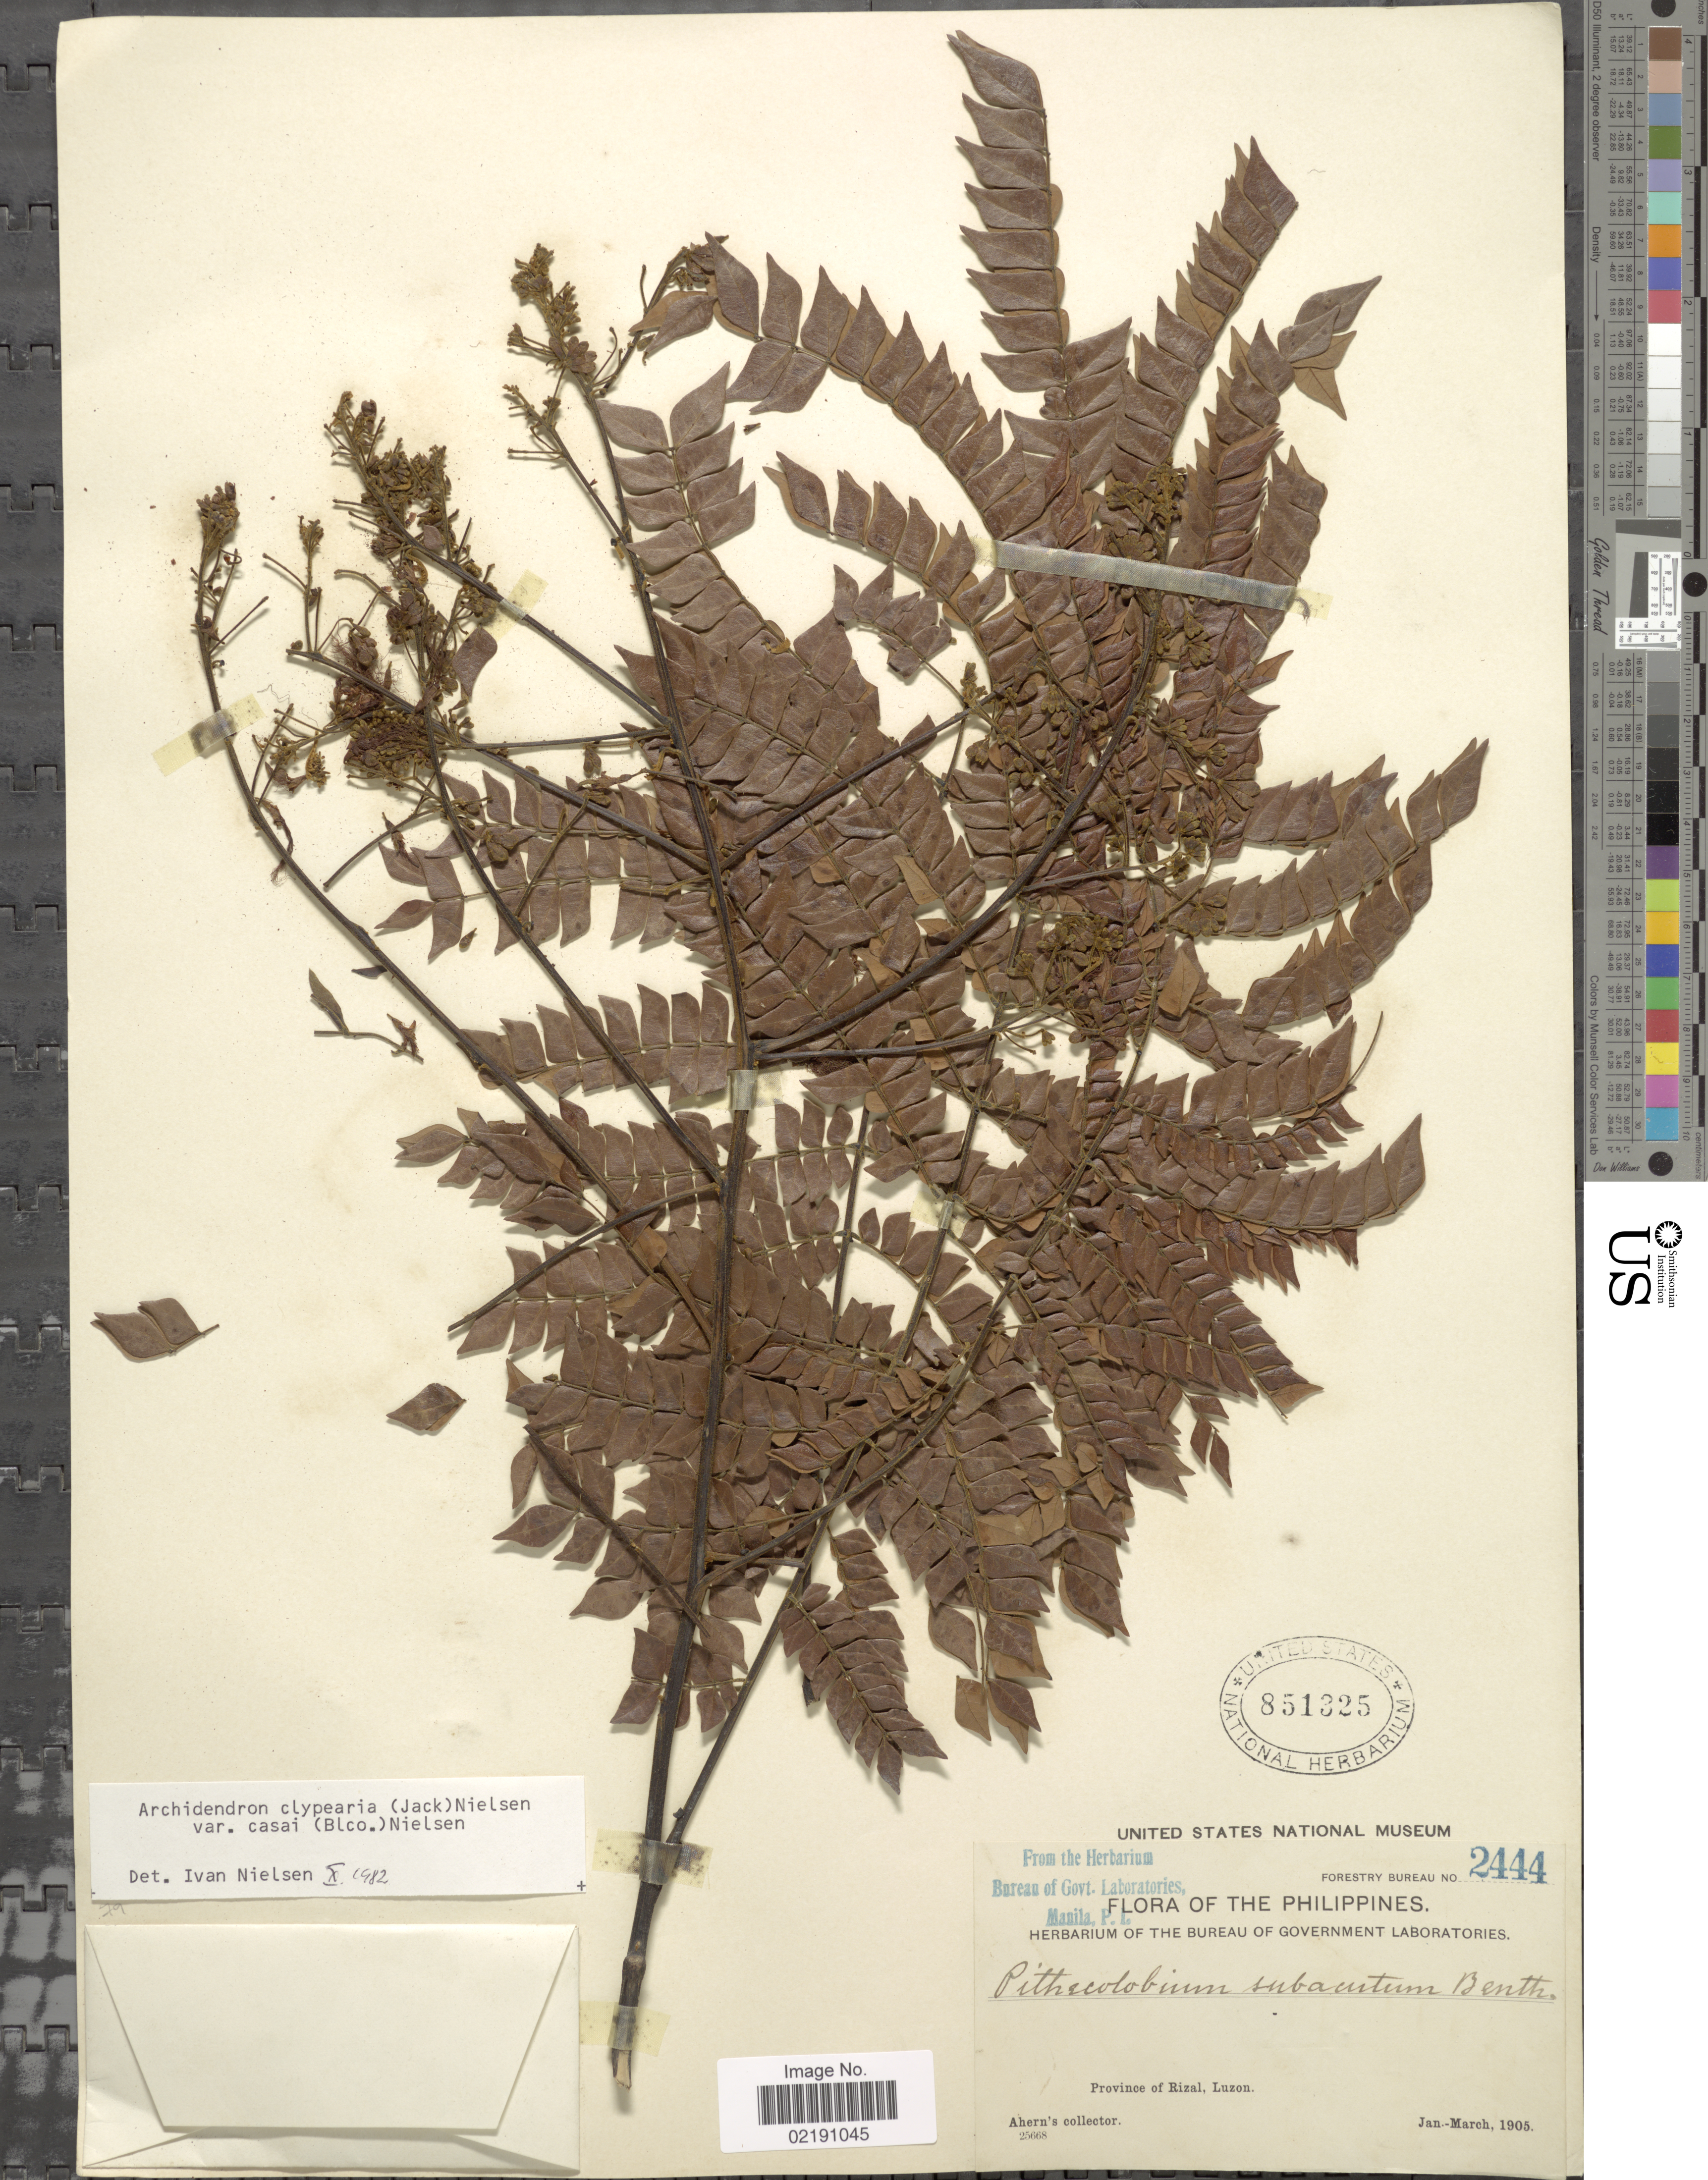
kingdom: Plantae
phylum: Tracheophyta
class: Magnoliopsida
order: Fabales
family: Fabaceae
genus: Archidendron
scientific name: Archidendron clypearia var. casai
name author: (Blanco) I.C. Nielsen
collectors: Ahern's collector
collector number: Forestry Bureau 2444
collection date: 1905-01/1905-03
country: Philippines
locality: Province of Rizal, Luzon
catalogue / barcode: US 851325